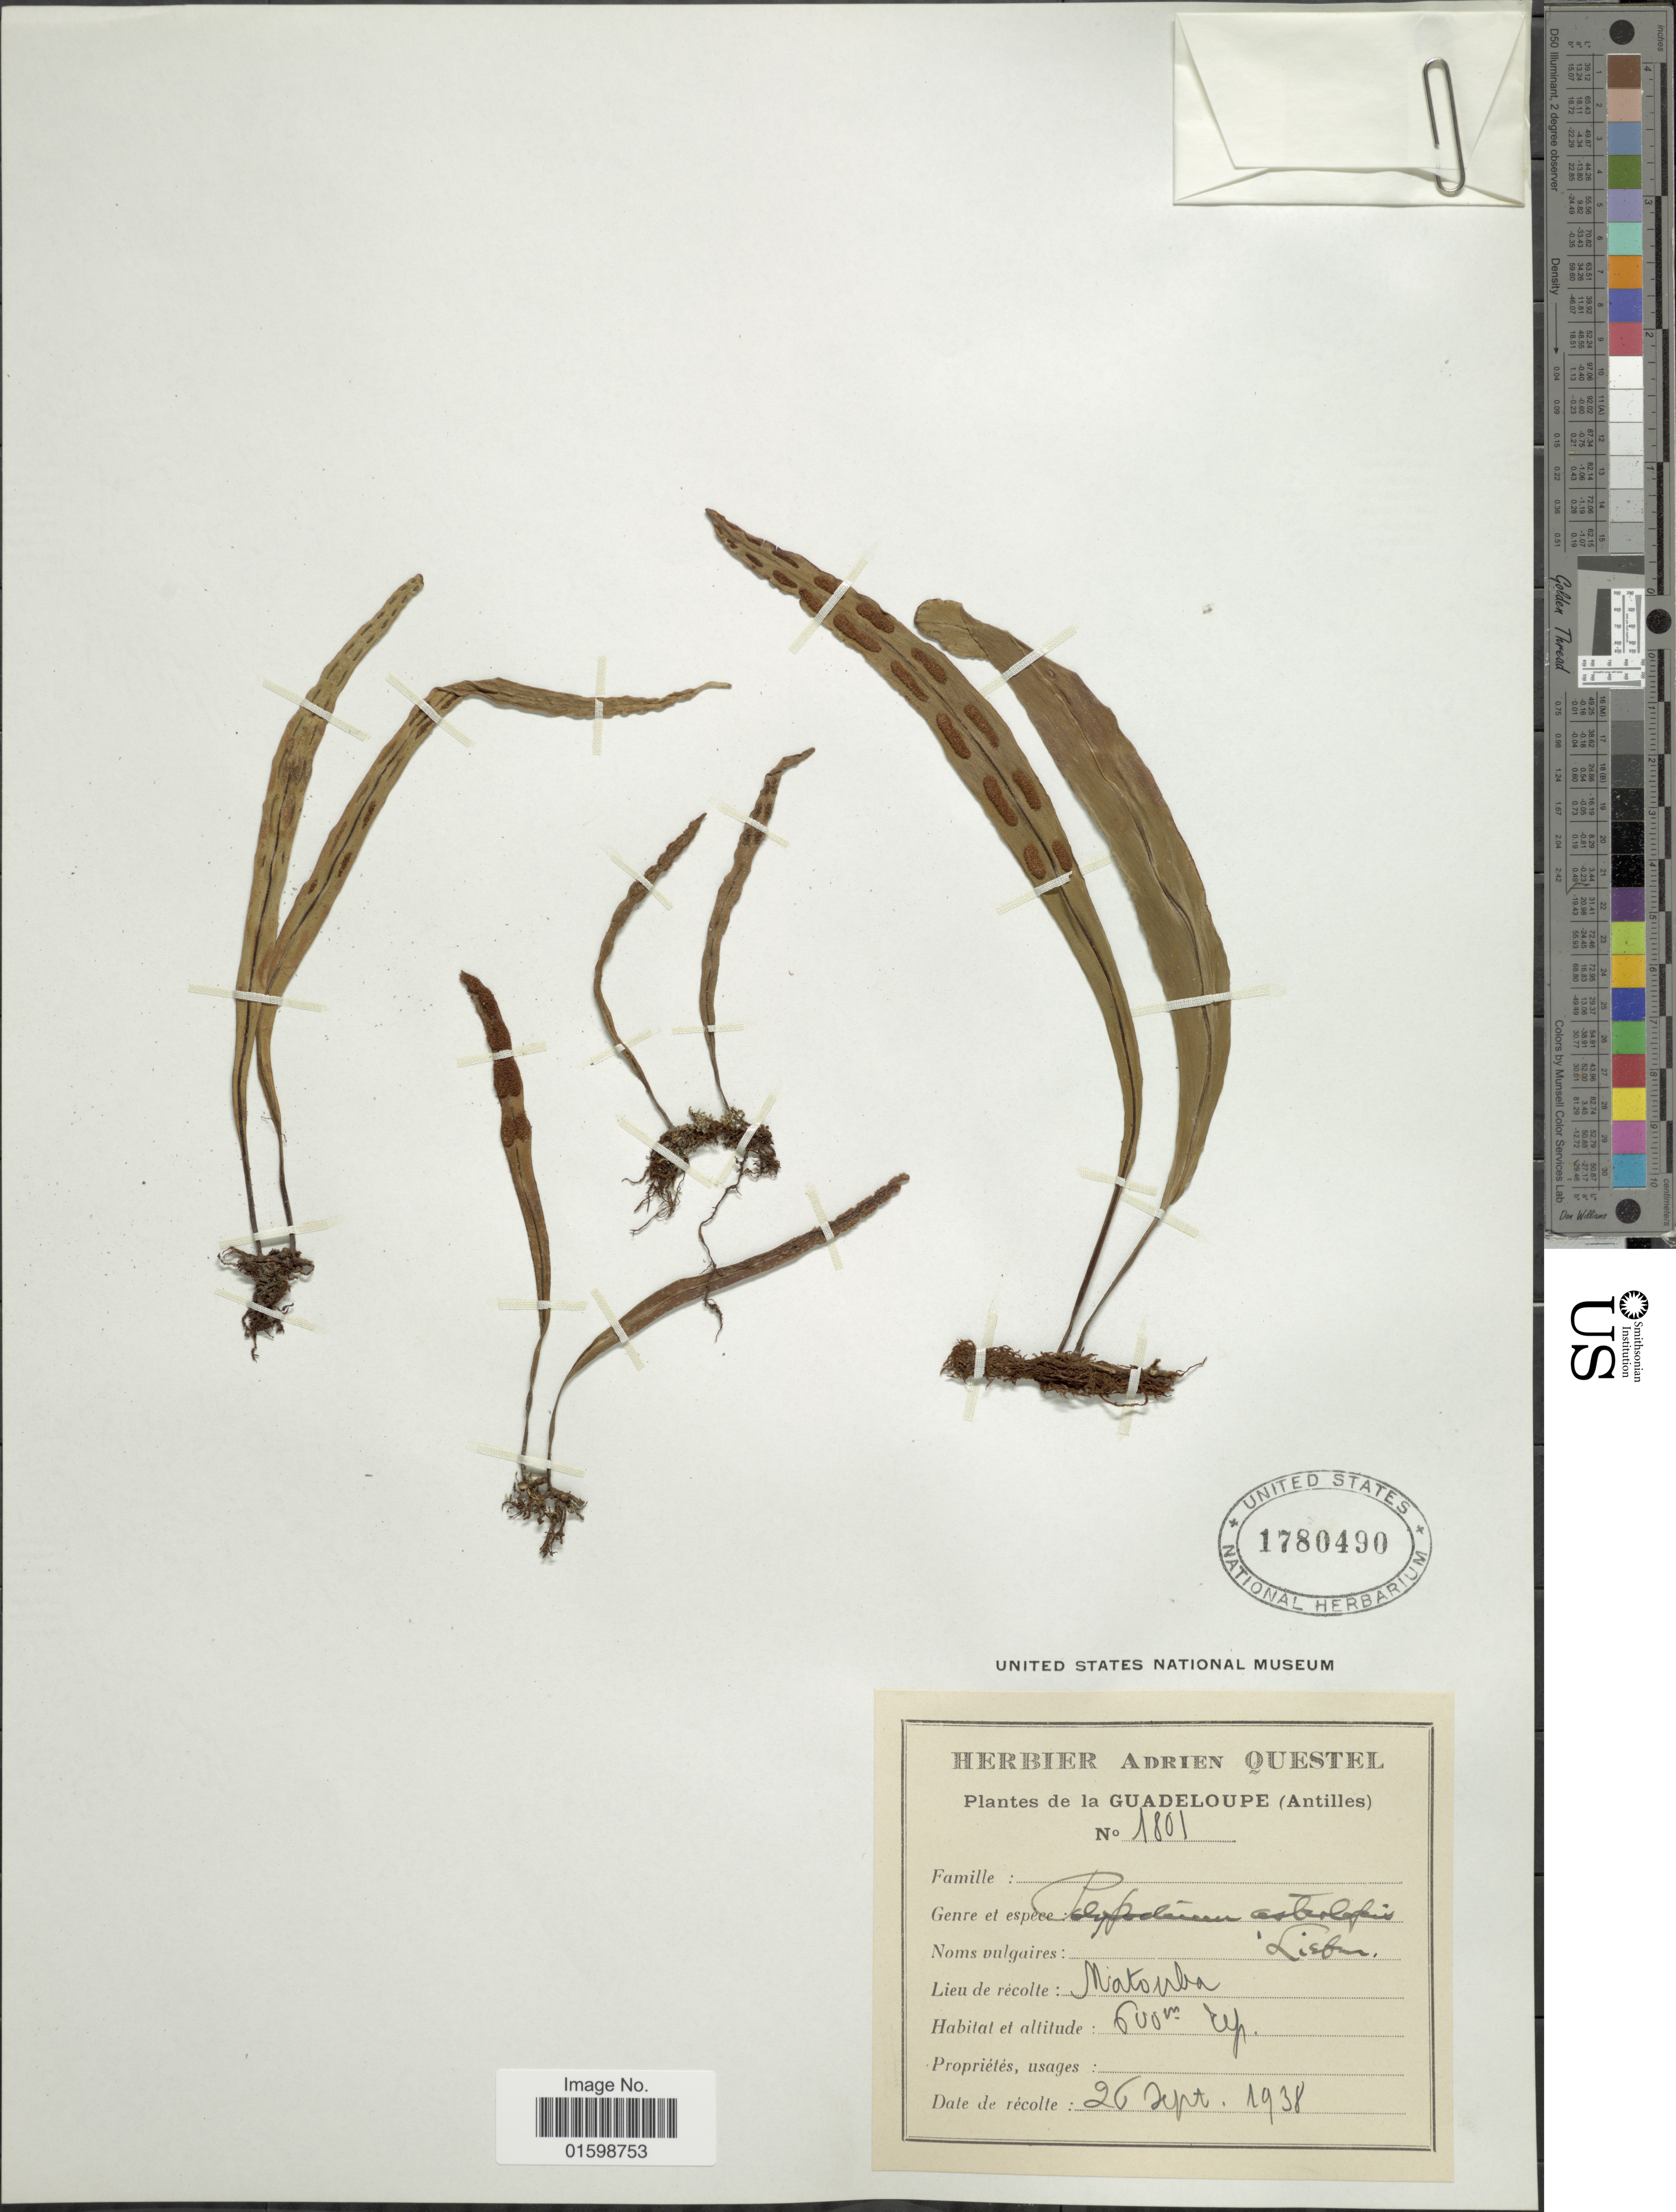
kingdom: Plantae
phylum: Tracheophyta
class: Polypodiopsida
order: Polypodiales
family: Polypodiaceae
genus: Pleopeltis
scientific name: Pleopeltis astrolepis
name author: (Liebm.) E. Fourn.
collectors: ex herb. A. Questal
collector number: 1801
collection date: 1938-09-26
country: Guadeloupe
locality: Guadeloupe (Antilles), Matouba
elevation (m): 600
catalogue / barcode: US 1780490